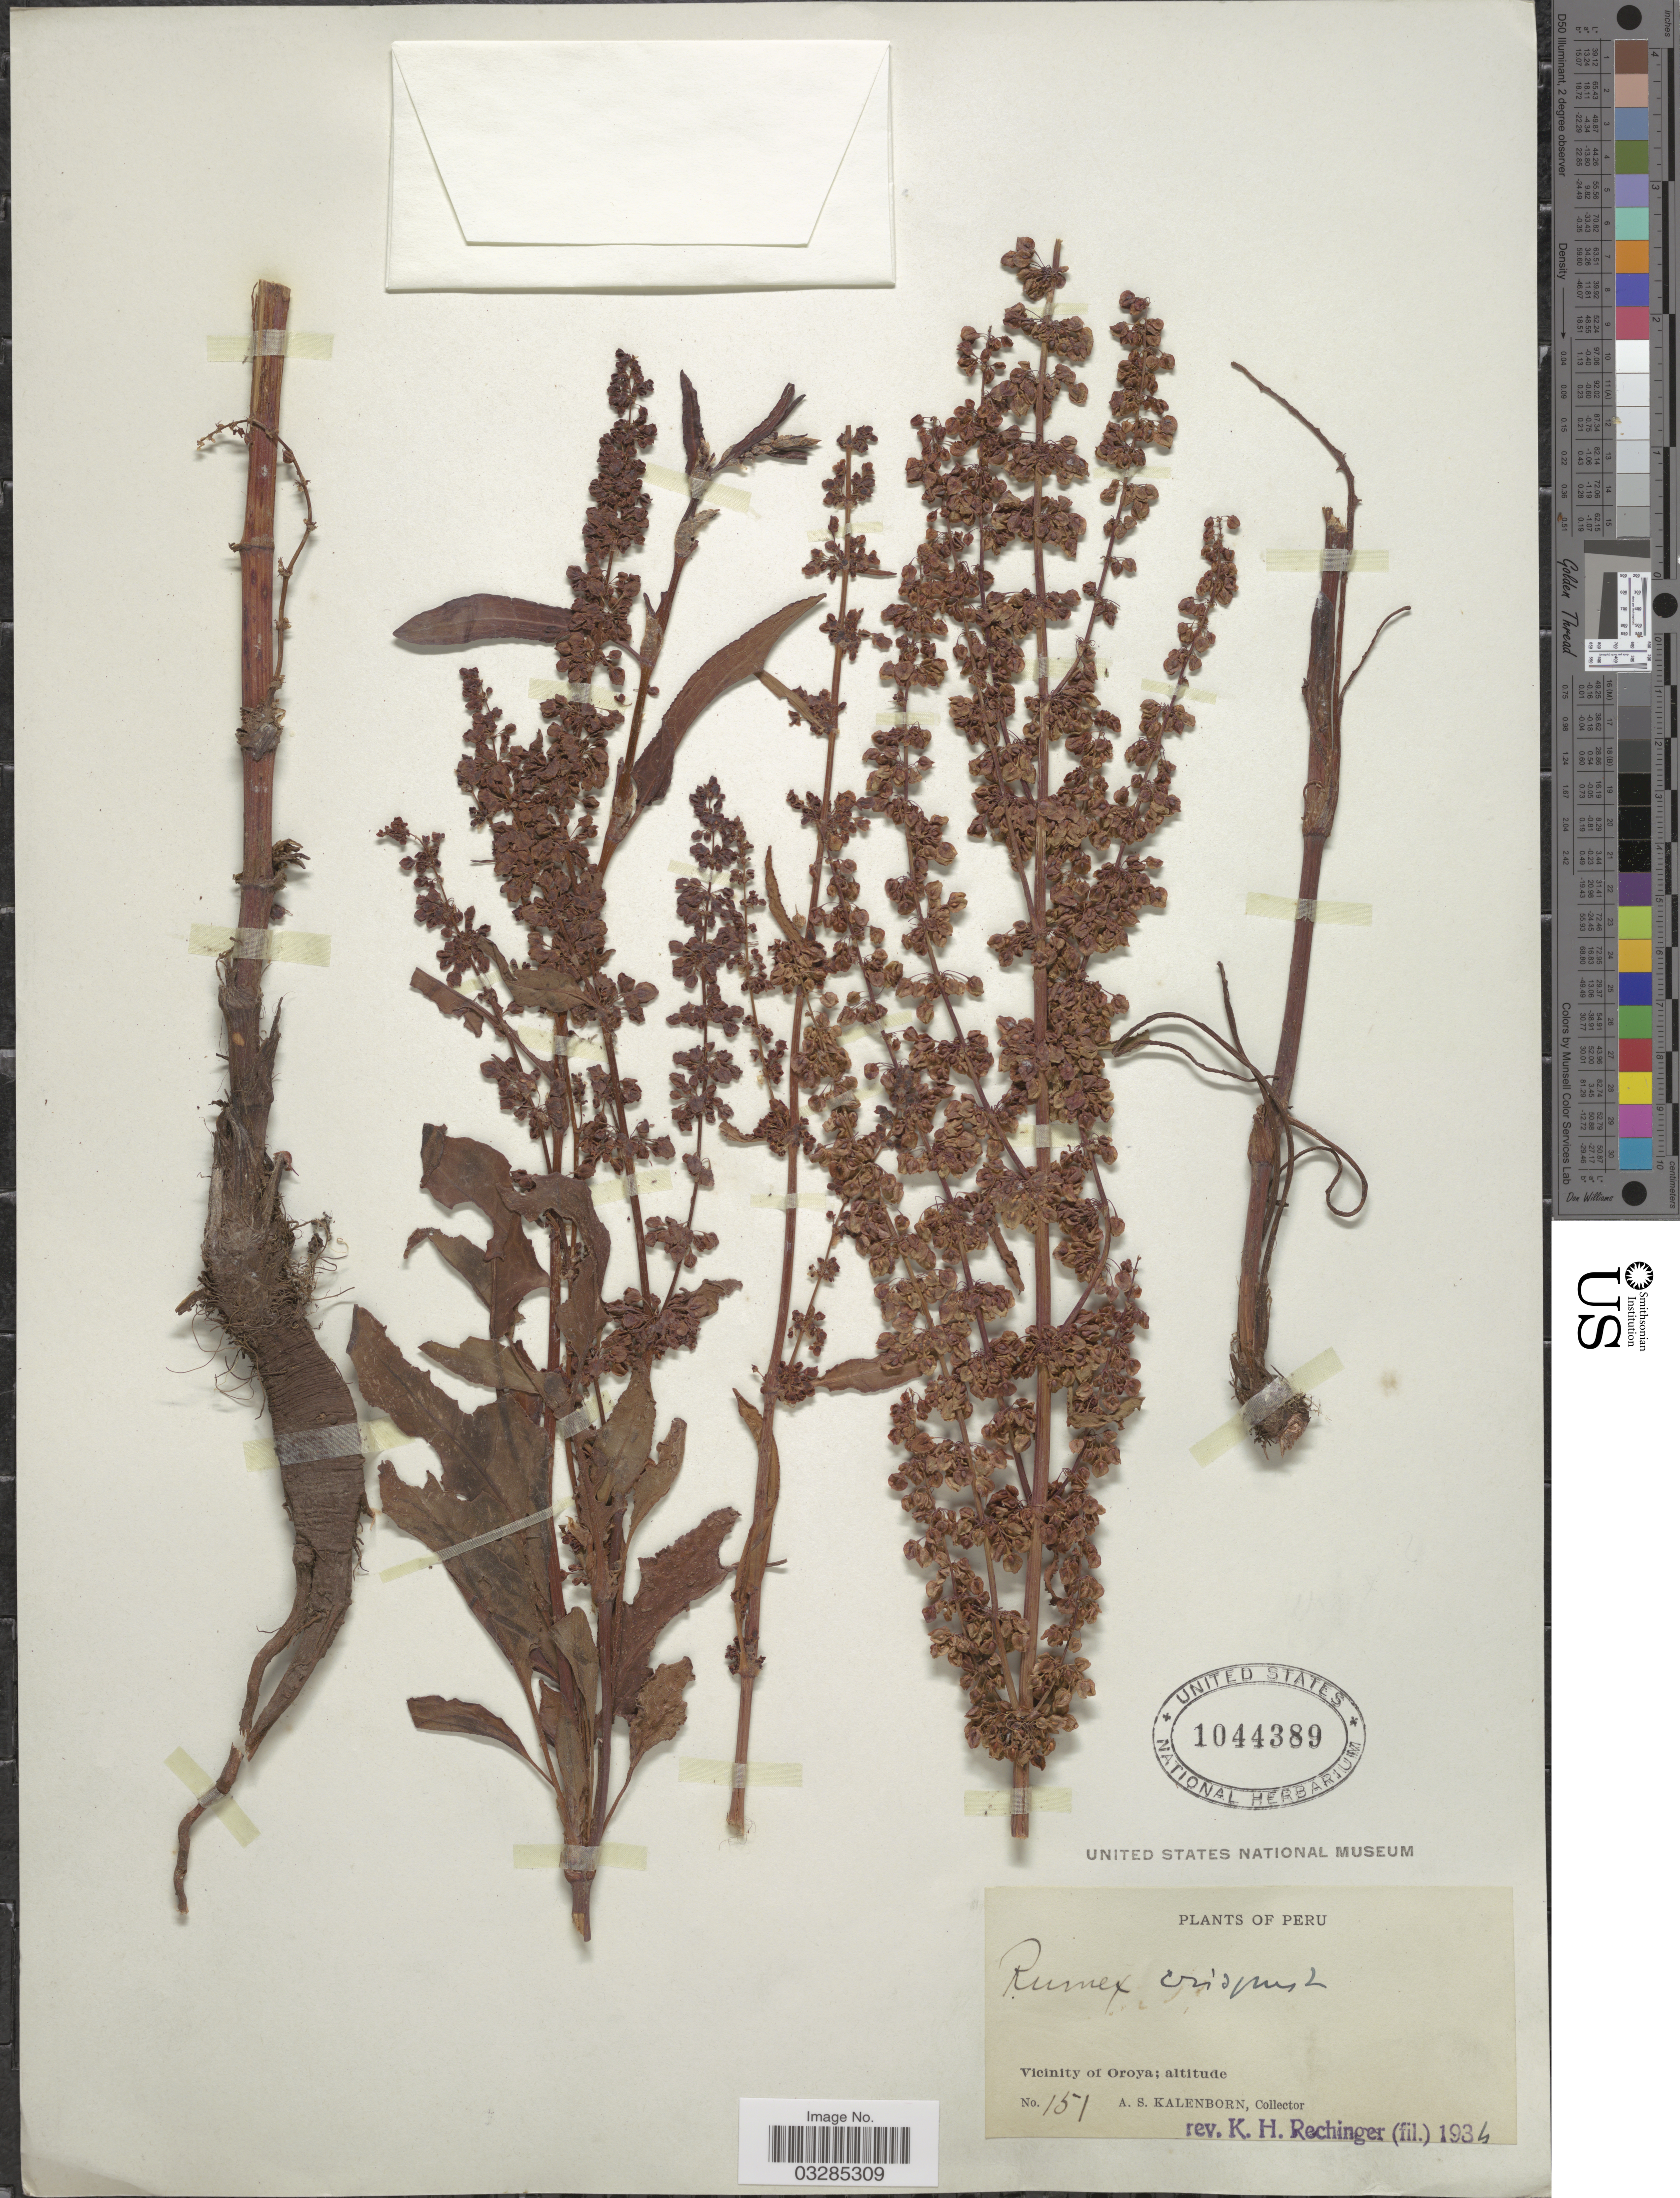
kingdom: Plantae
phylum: Tracheophyta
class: Magnoliopsida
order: Caryophyllales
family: Polygonaceae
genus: Rumex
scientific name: Rumex crispus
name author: L.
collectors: A. Kalenborn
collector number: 151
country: Peru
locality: Vicinity of Oroya.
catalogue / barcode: US 1044389